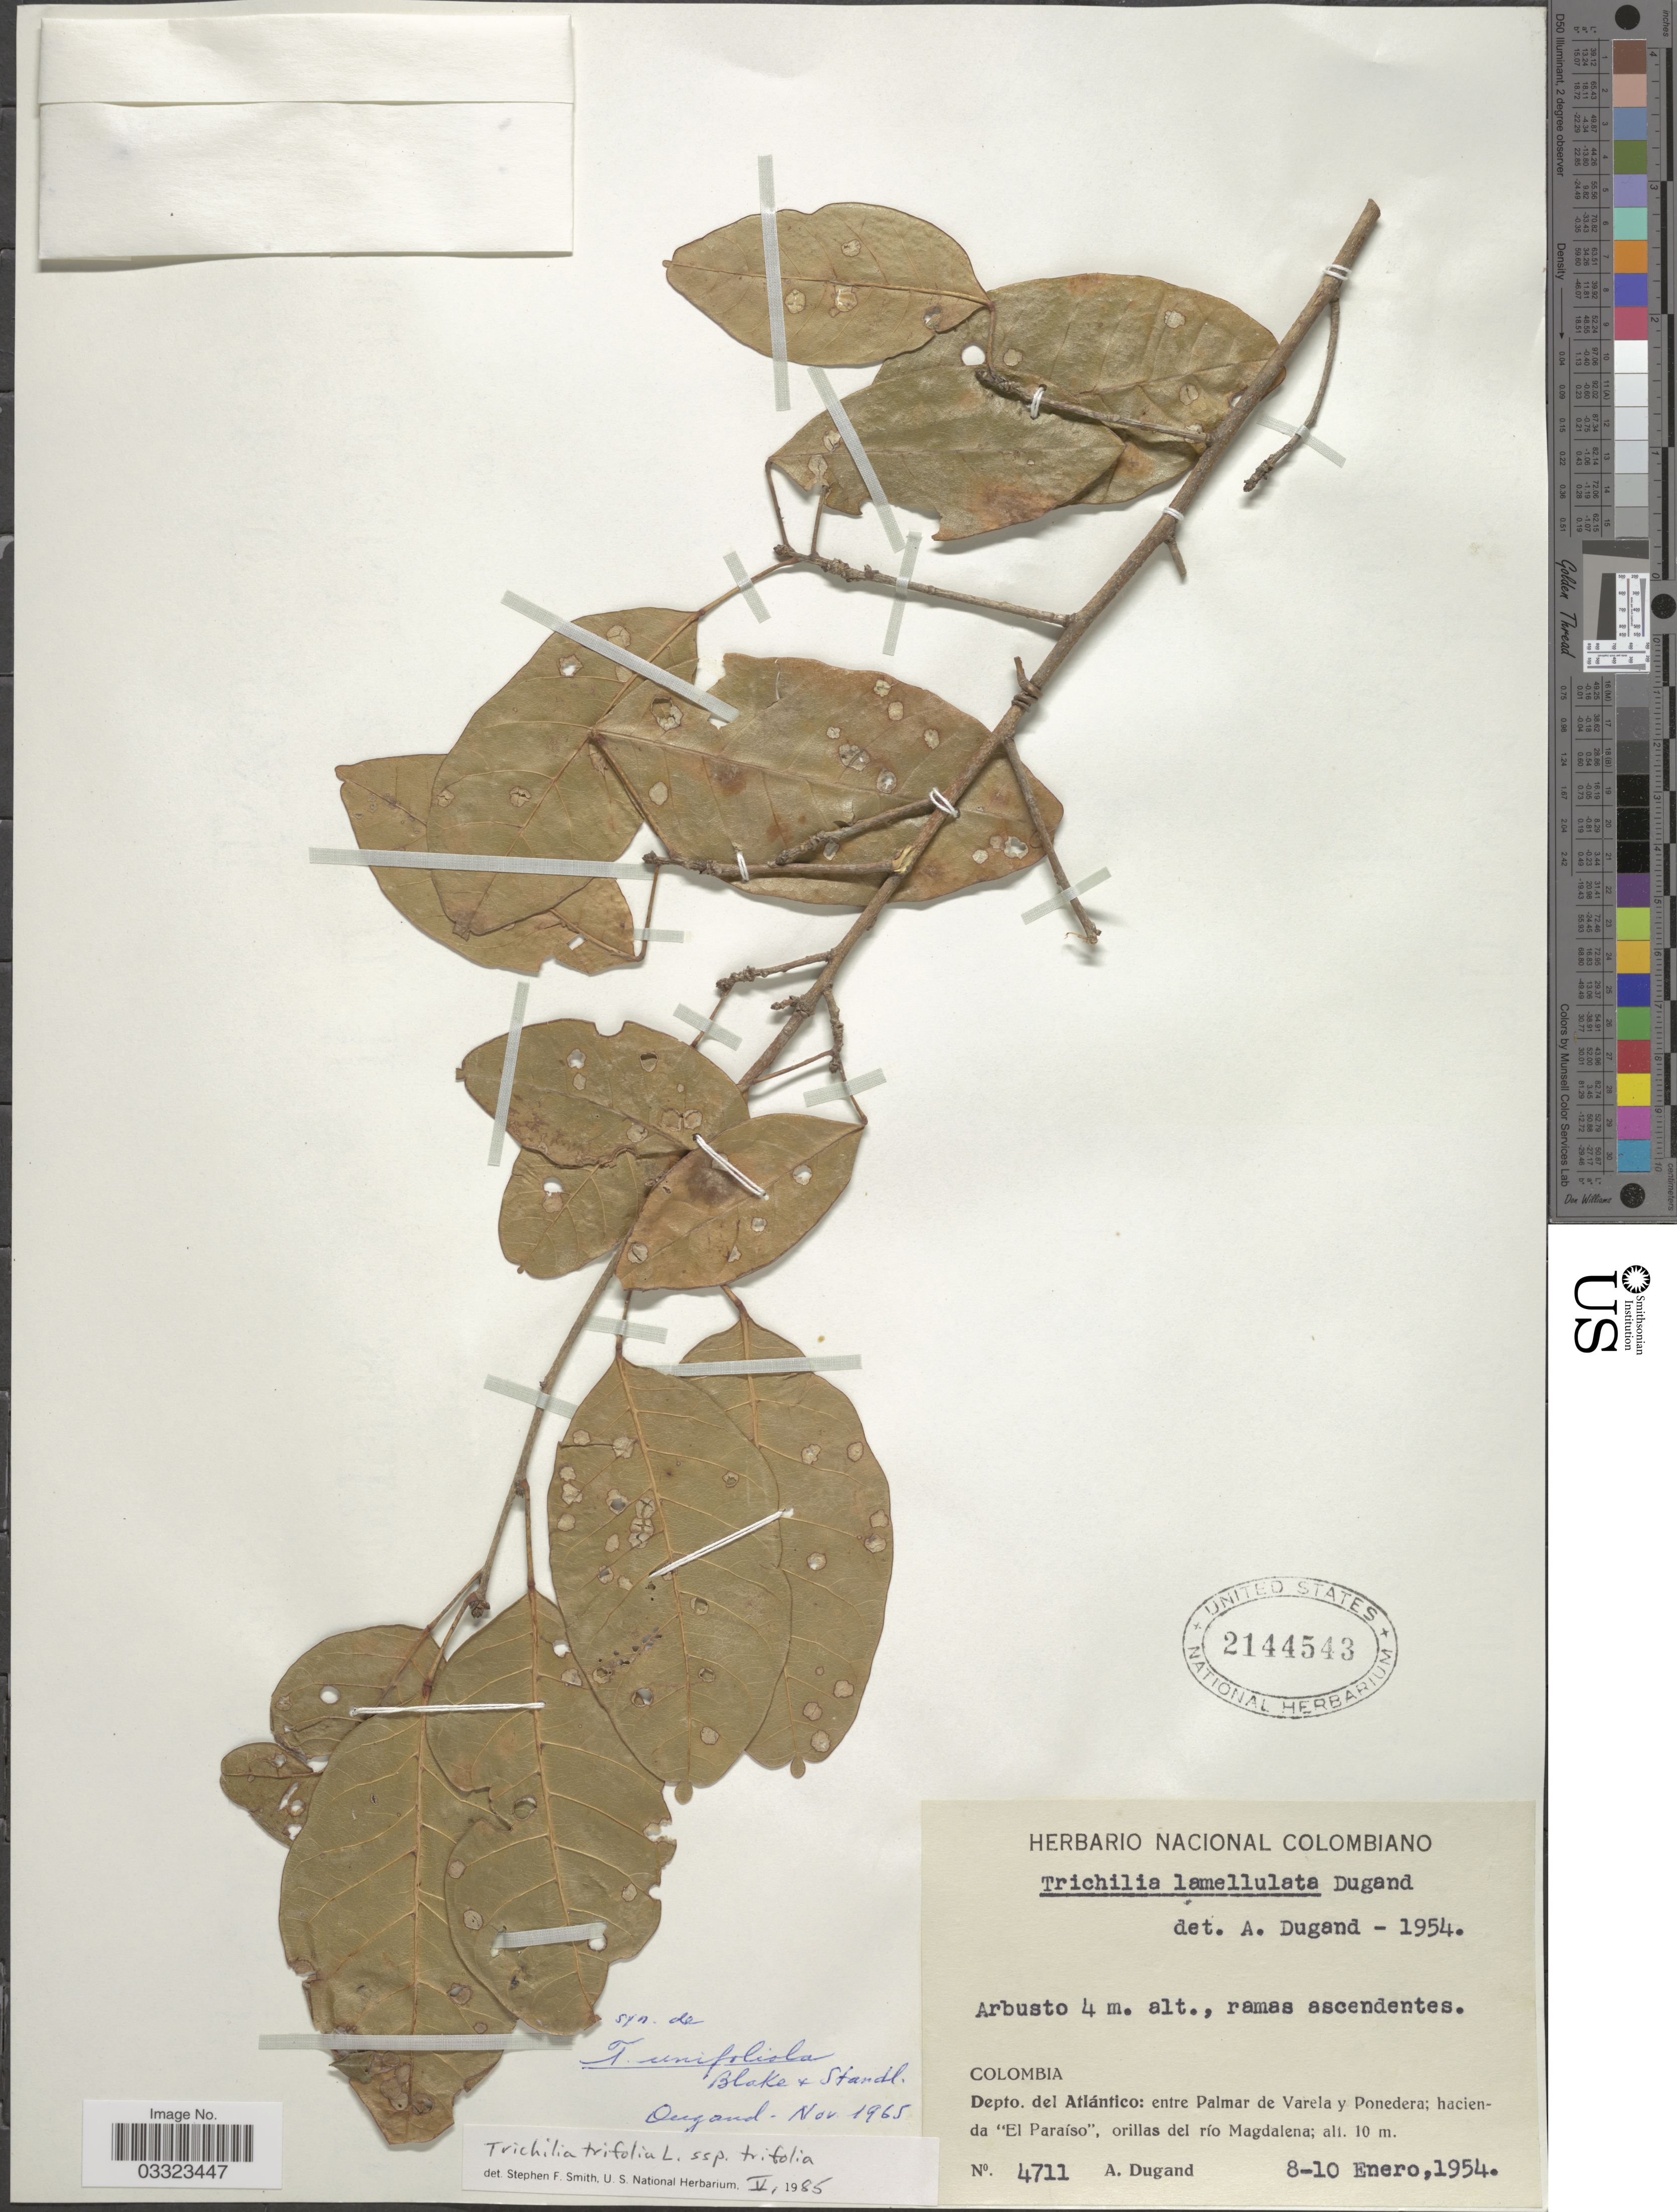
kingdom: Plantae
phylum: Tracheophyta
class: Magnoliopsida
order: Sapindales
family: Meliaceae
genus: Trichilia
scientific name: Trichilia sp.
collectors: A. Dugand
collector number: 4711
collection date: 1954-01-08/1954-01-10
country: Colombia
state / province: Atlántico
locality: Depto. del Atlántico: entre Palmar de Varela y Ponedera; hacienda "El Paraíso", orillas del río Magdalena.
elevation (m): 10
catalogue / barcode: US 2144543